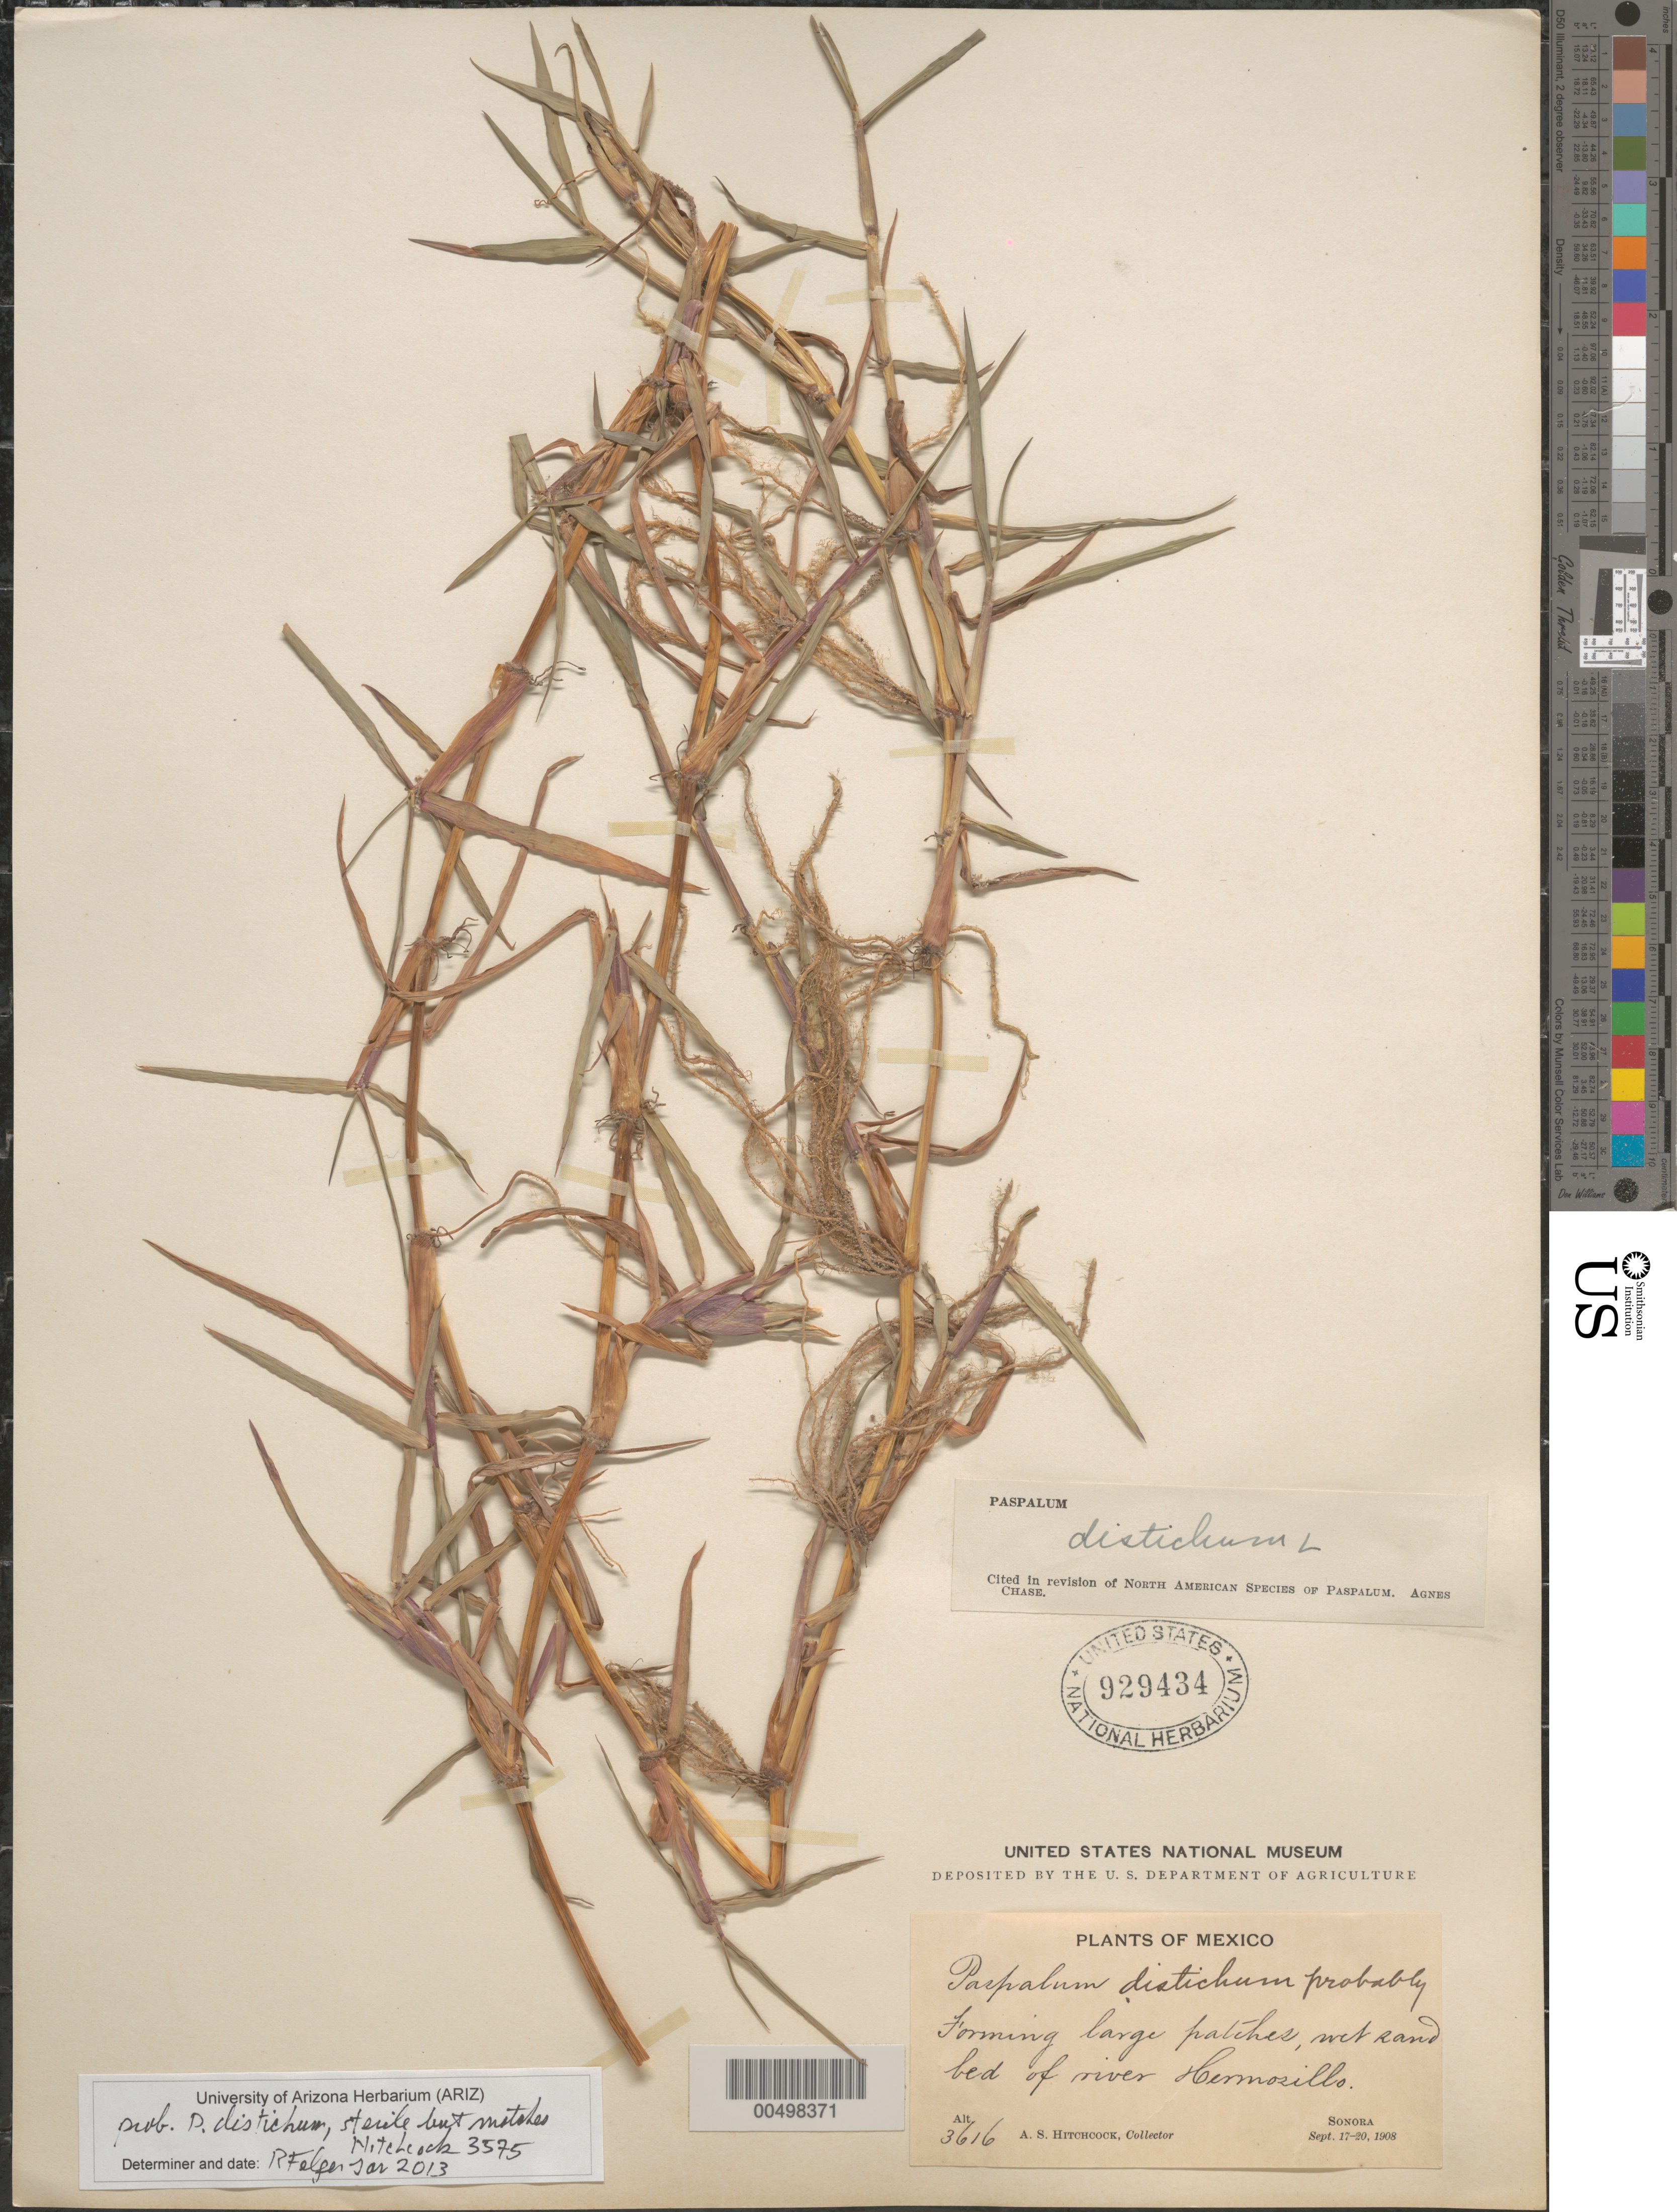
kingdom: Plantae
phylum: Tracheophyta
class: Liliopsida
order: Poales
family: Poaceae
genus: Paspalum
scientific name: Paspalum distichum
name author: L.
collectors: A. S. Hitchcock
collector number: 3616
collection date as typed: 17 Sep 1908 to 20 Sep 1908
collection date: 1908-09-17/1908-09-20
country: Mexico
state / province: Sonora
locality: Hermosillo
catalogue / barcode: US 929434